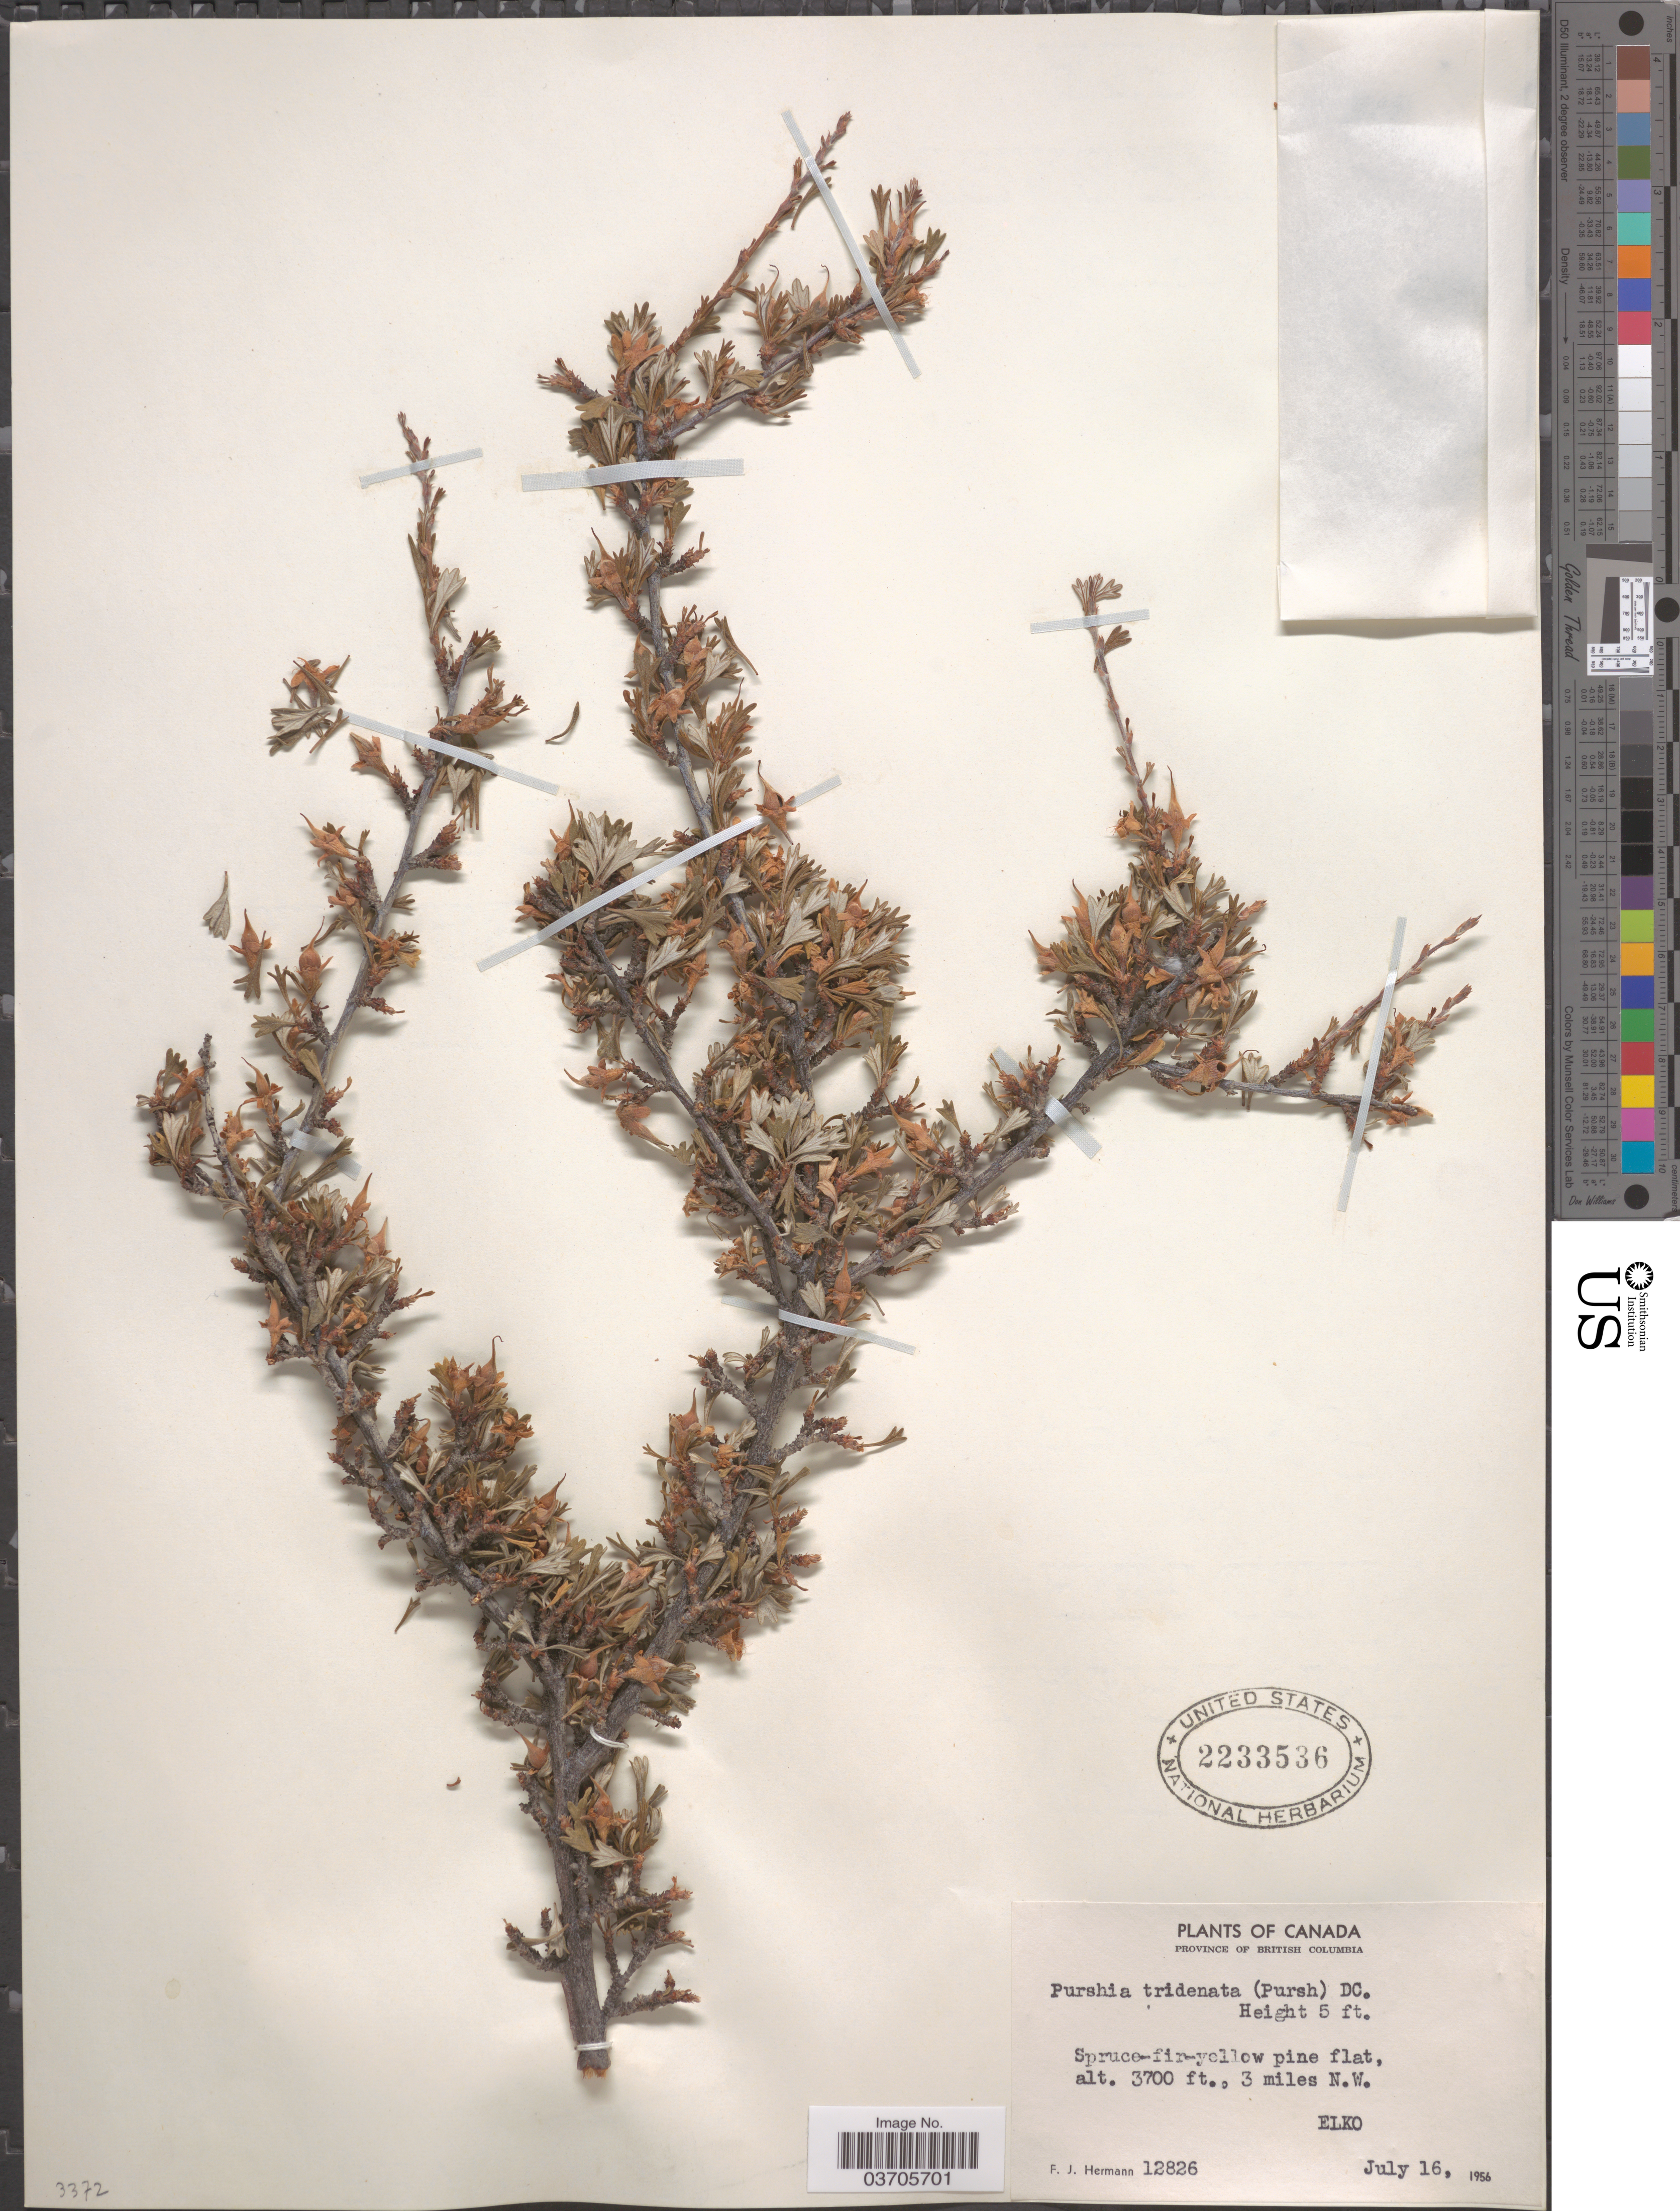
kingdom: Plantae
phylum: Tracheophyta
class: Magnoliopsida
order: Rosales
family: Rosaceae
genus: Purshia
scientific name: Purshia tridentata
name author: (Pursh) DC.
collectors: F. J. Hermann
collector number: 12826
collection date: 1956-07-16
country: Canada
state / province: British Columbia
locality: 3 miles N.W. Elko.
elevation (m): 1128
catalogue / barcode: US 2233536